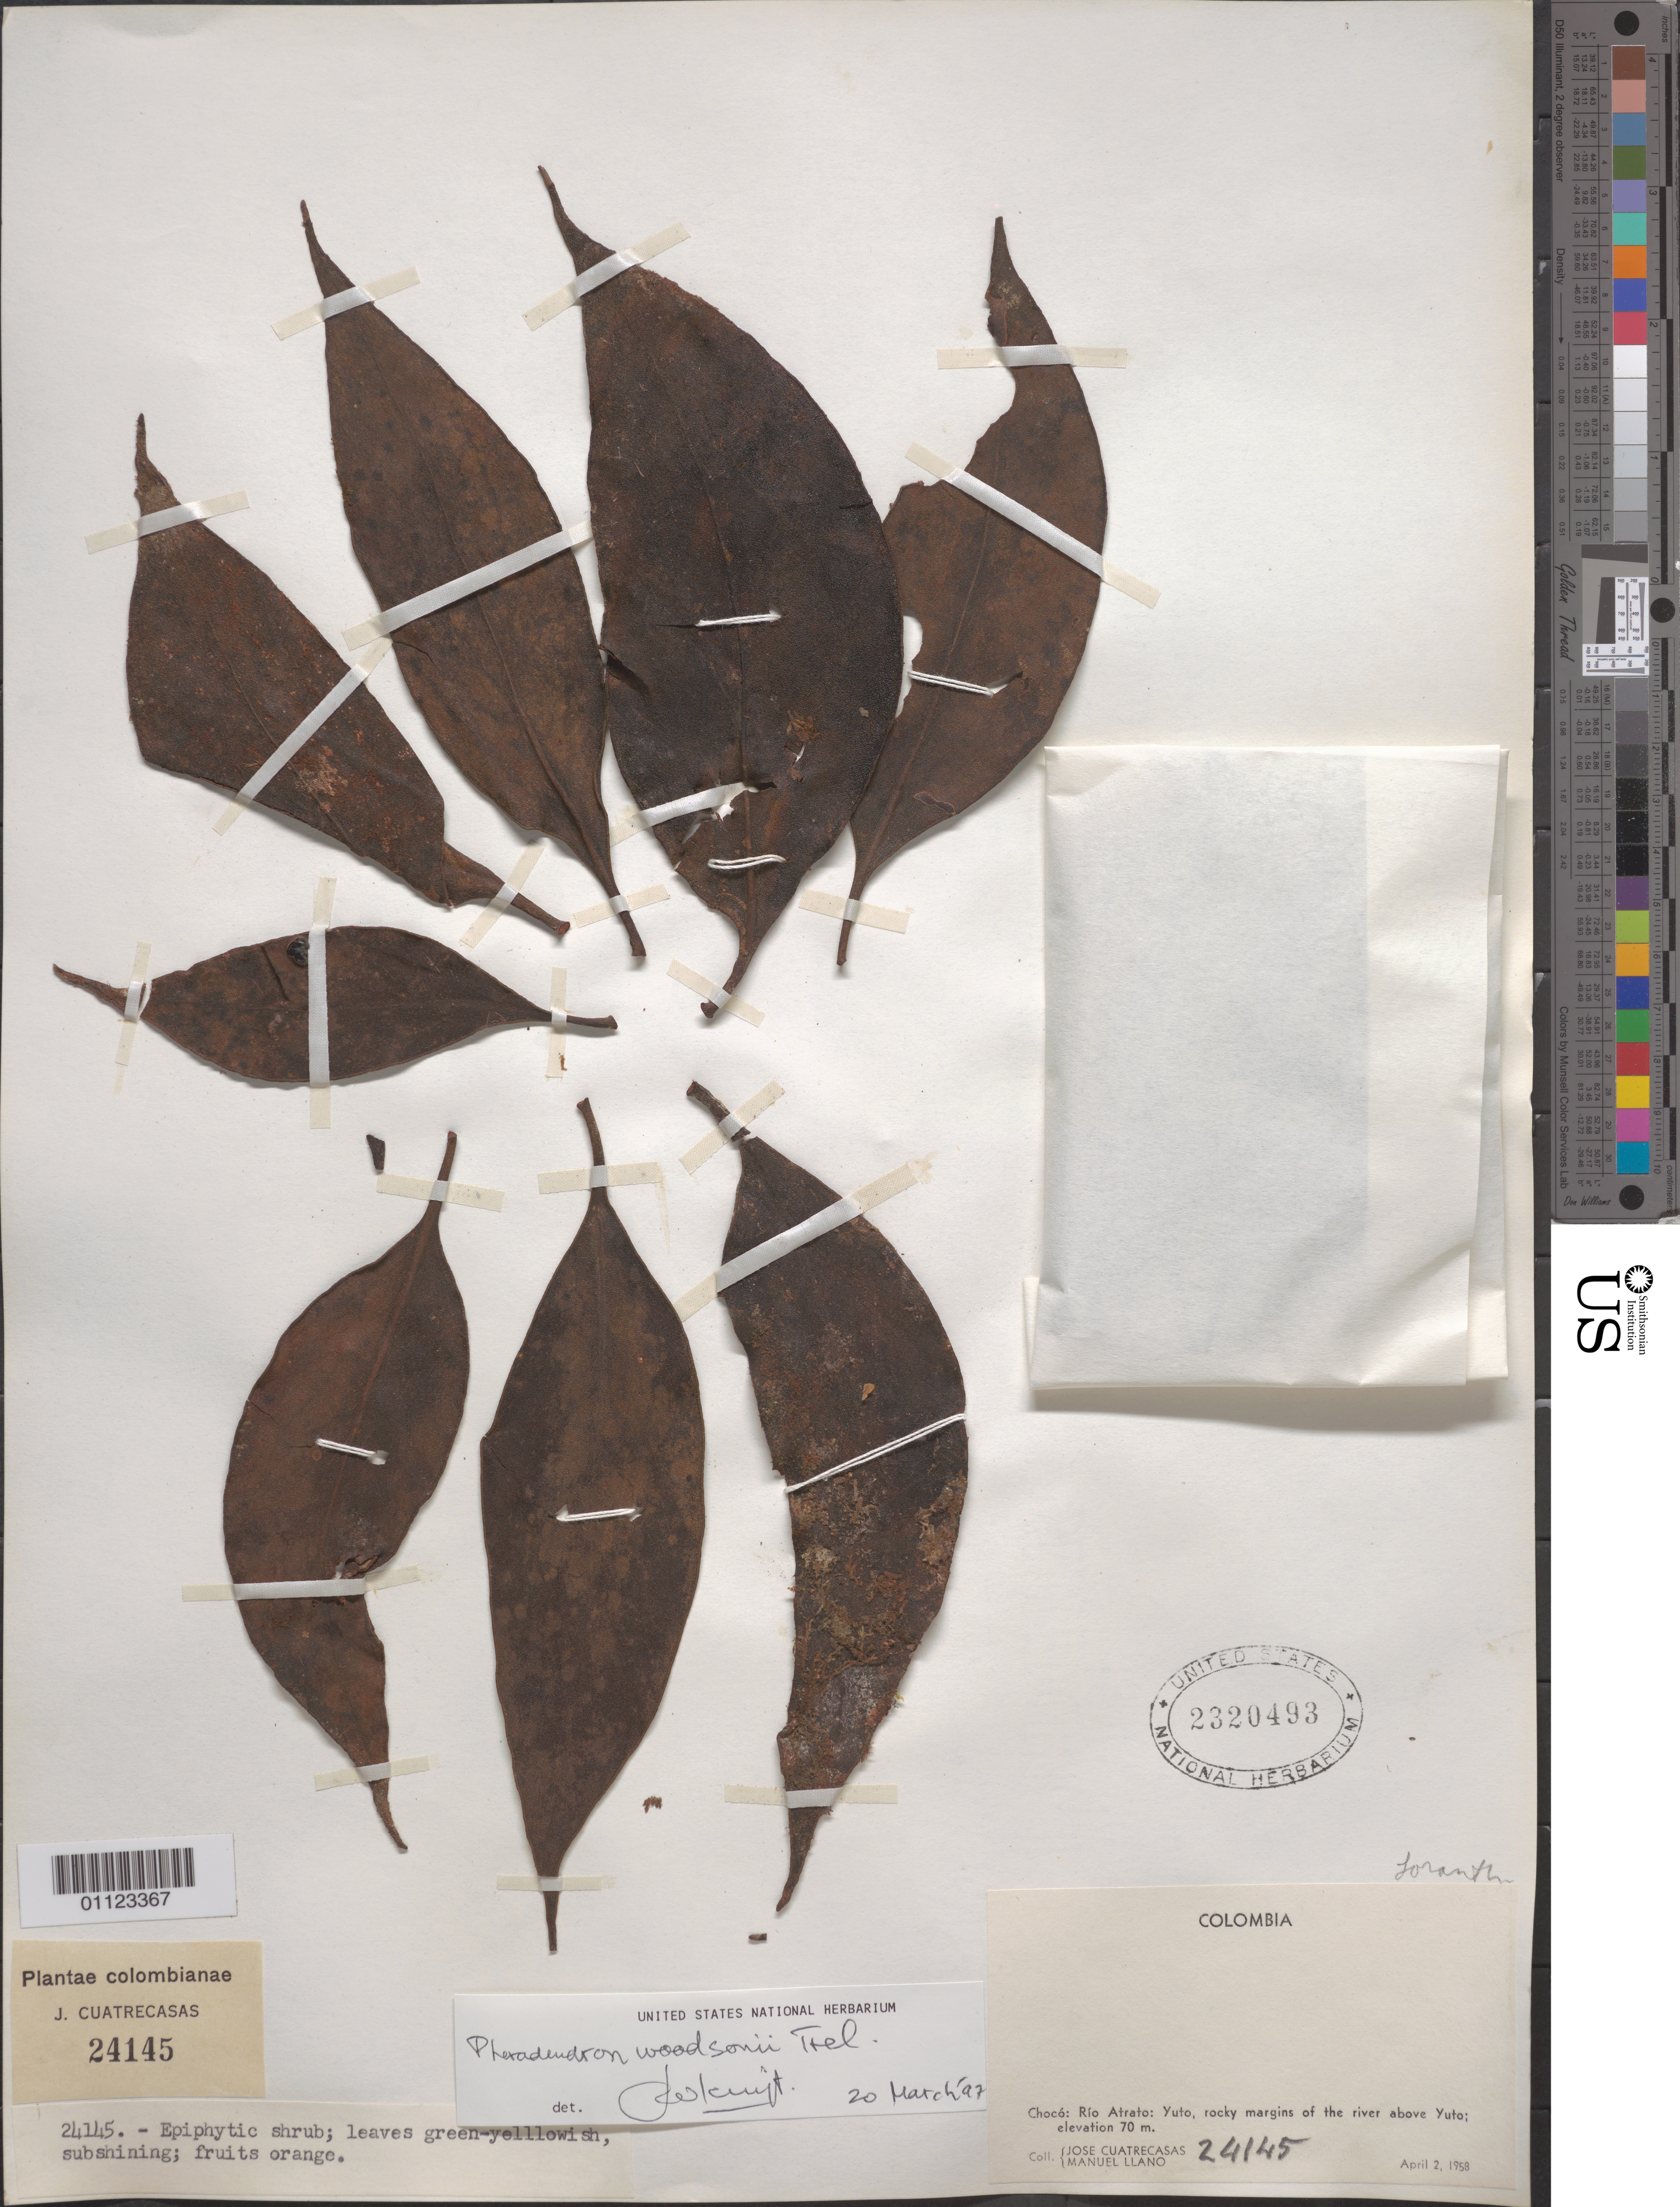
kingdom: Plantae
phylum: Tracheophyta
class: Magnoliopsida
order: Santalales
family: Viscaceae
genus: Phoradendron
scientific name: Phoradendron woodsonii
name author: Trel.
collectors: J. Cuatrecasas & M. Llano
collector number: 24145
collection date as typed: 02 Apr 1958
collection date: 1958-04-02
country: Colombia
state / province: Chocó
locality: Rio Atrato: Yuto, rocky margins of River above Yuto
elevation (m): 70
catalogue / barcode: US 2320493